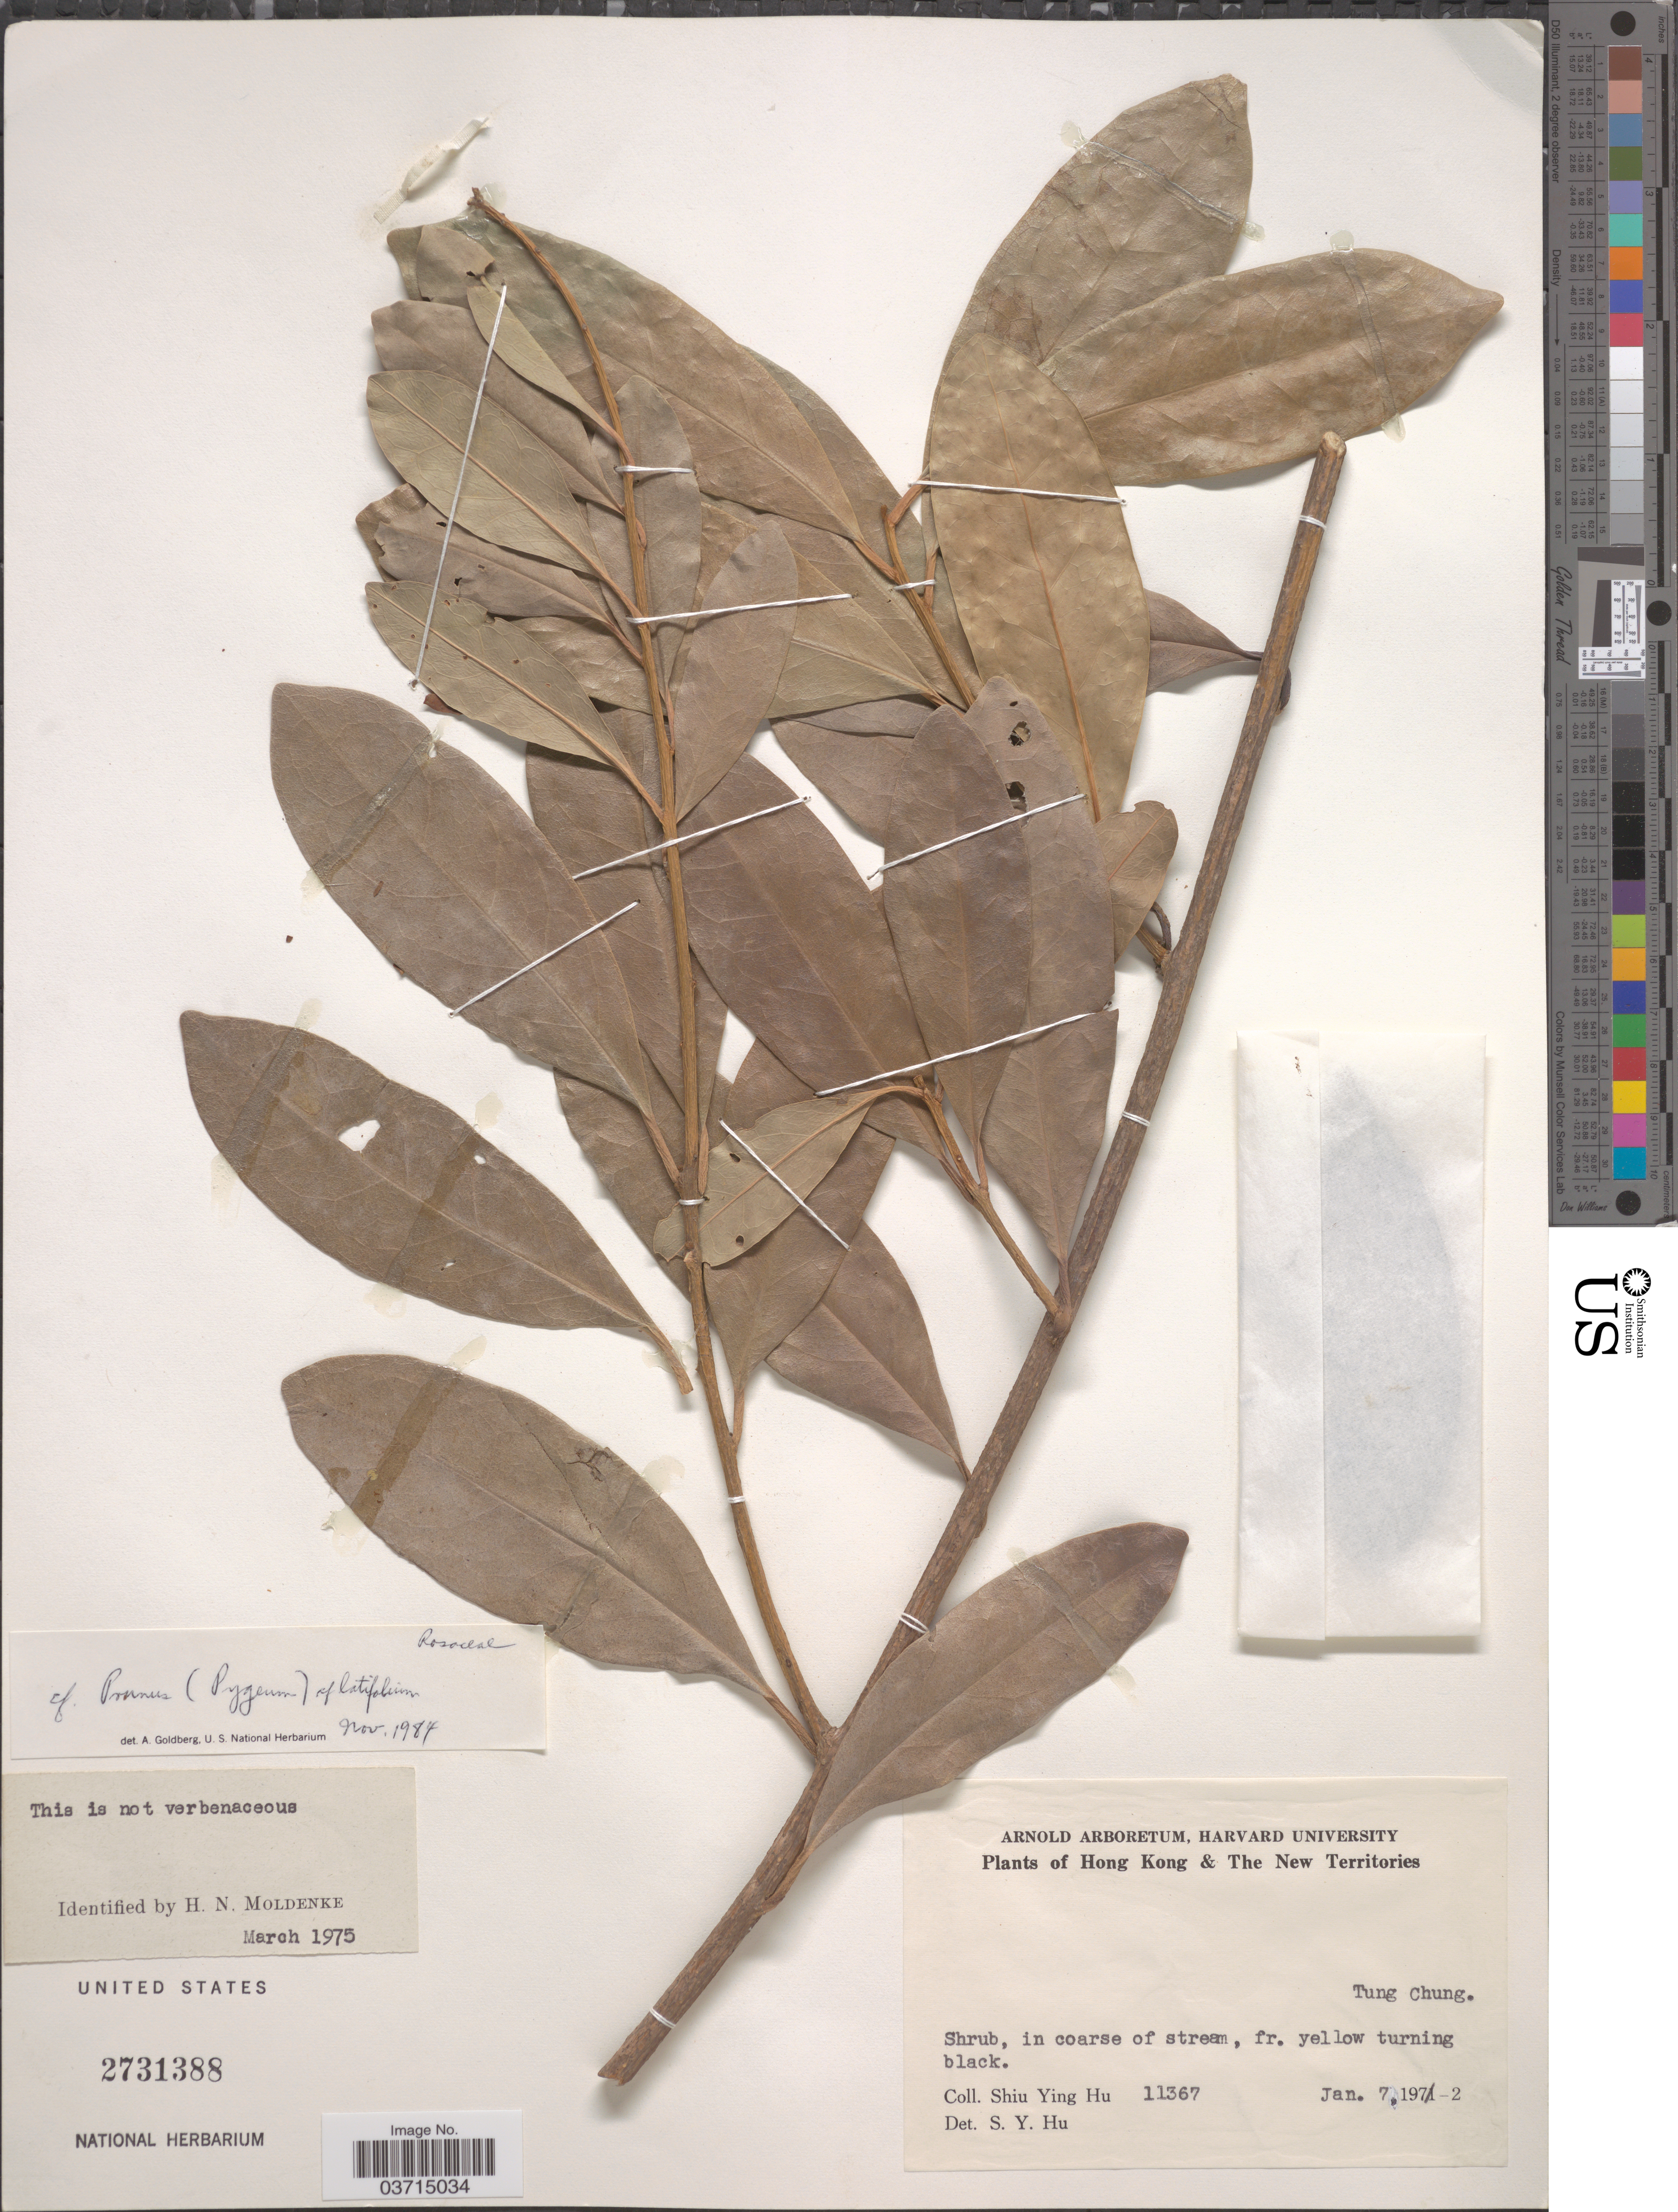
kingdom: Plantae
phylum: Tracheophyta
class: Magnoliopsida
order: Sapindales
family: Rutaceae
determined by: Pipoly, J. J., III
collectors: S. Y. Hu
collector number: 11367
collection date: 1972-01-07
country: China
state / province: Hong Kong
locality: The New Territories. Tung Chung.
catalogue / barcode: US 2731388